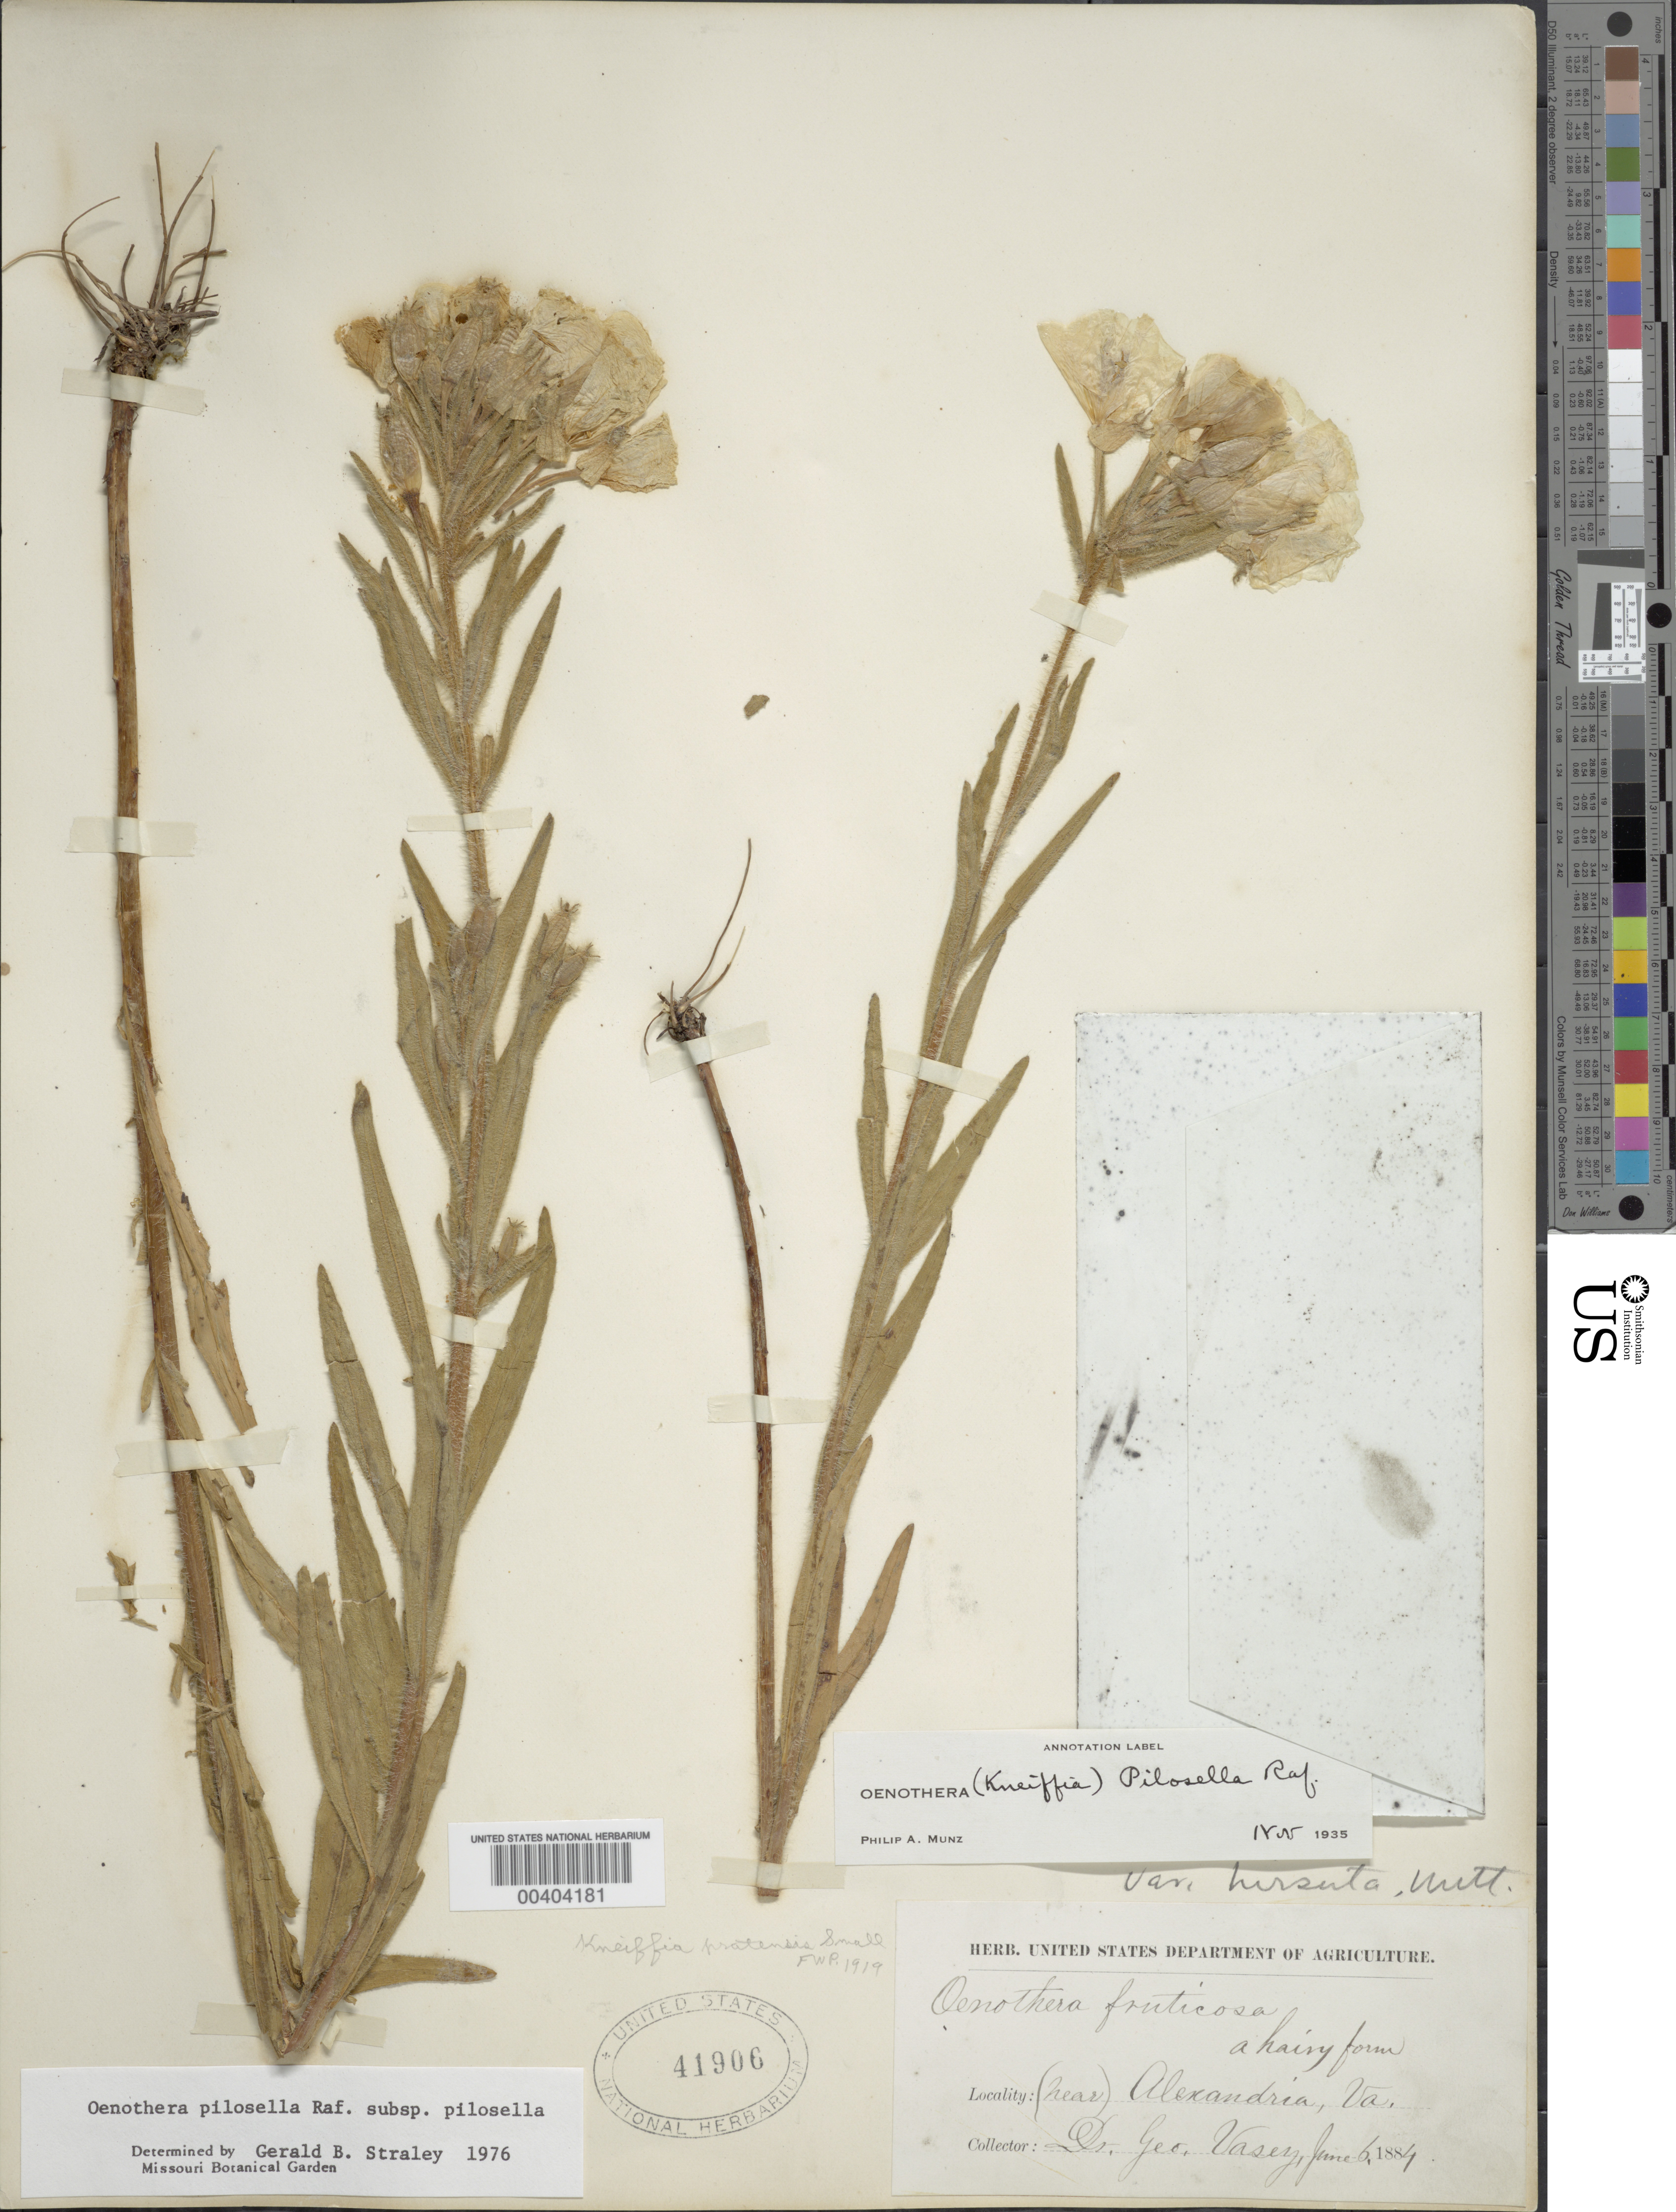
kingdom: Plantae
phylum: Tracheophyta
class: Magnoliopsida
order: Myrtales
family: Onagraceae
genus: Oenothera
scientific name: Oenothera pilosella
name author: Raf.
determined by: Straley, G. B.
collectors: G. Vasey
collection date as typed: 06 Jun 1884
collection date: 1884-06-06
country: United States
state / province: Virginia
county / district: City of Alexandria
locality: Alexandria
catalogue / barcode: US 41906